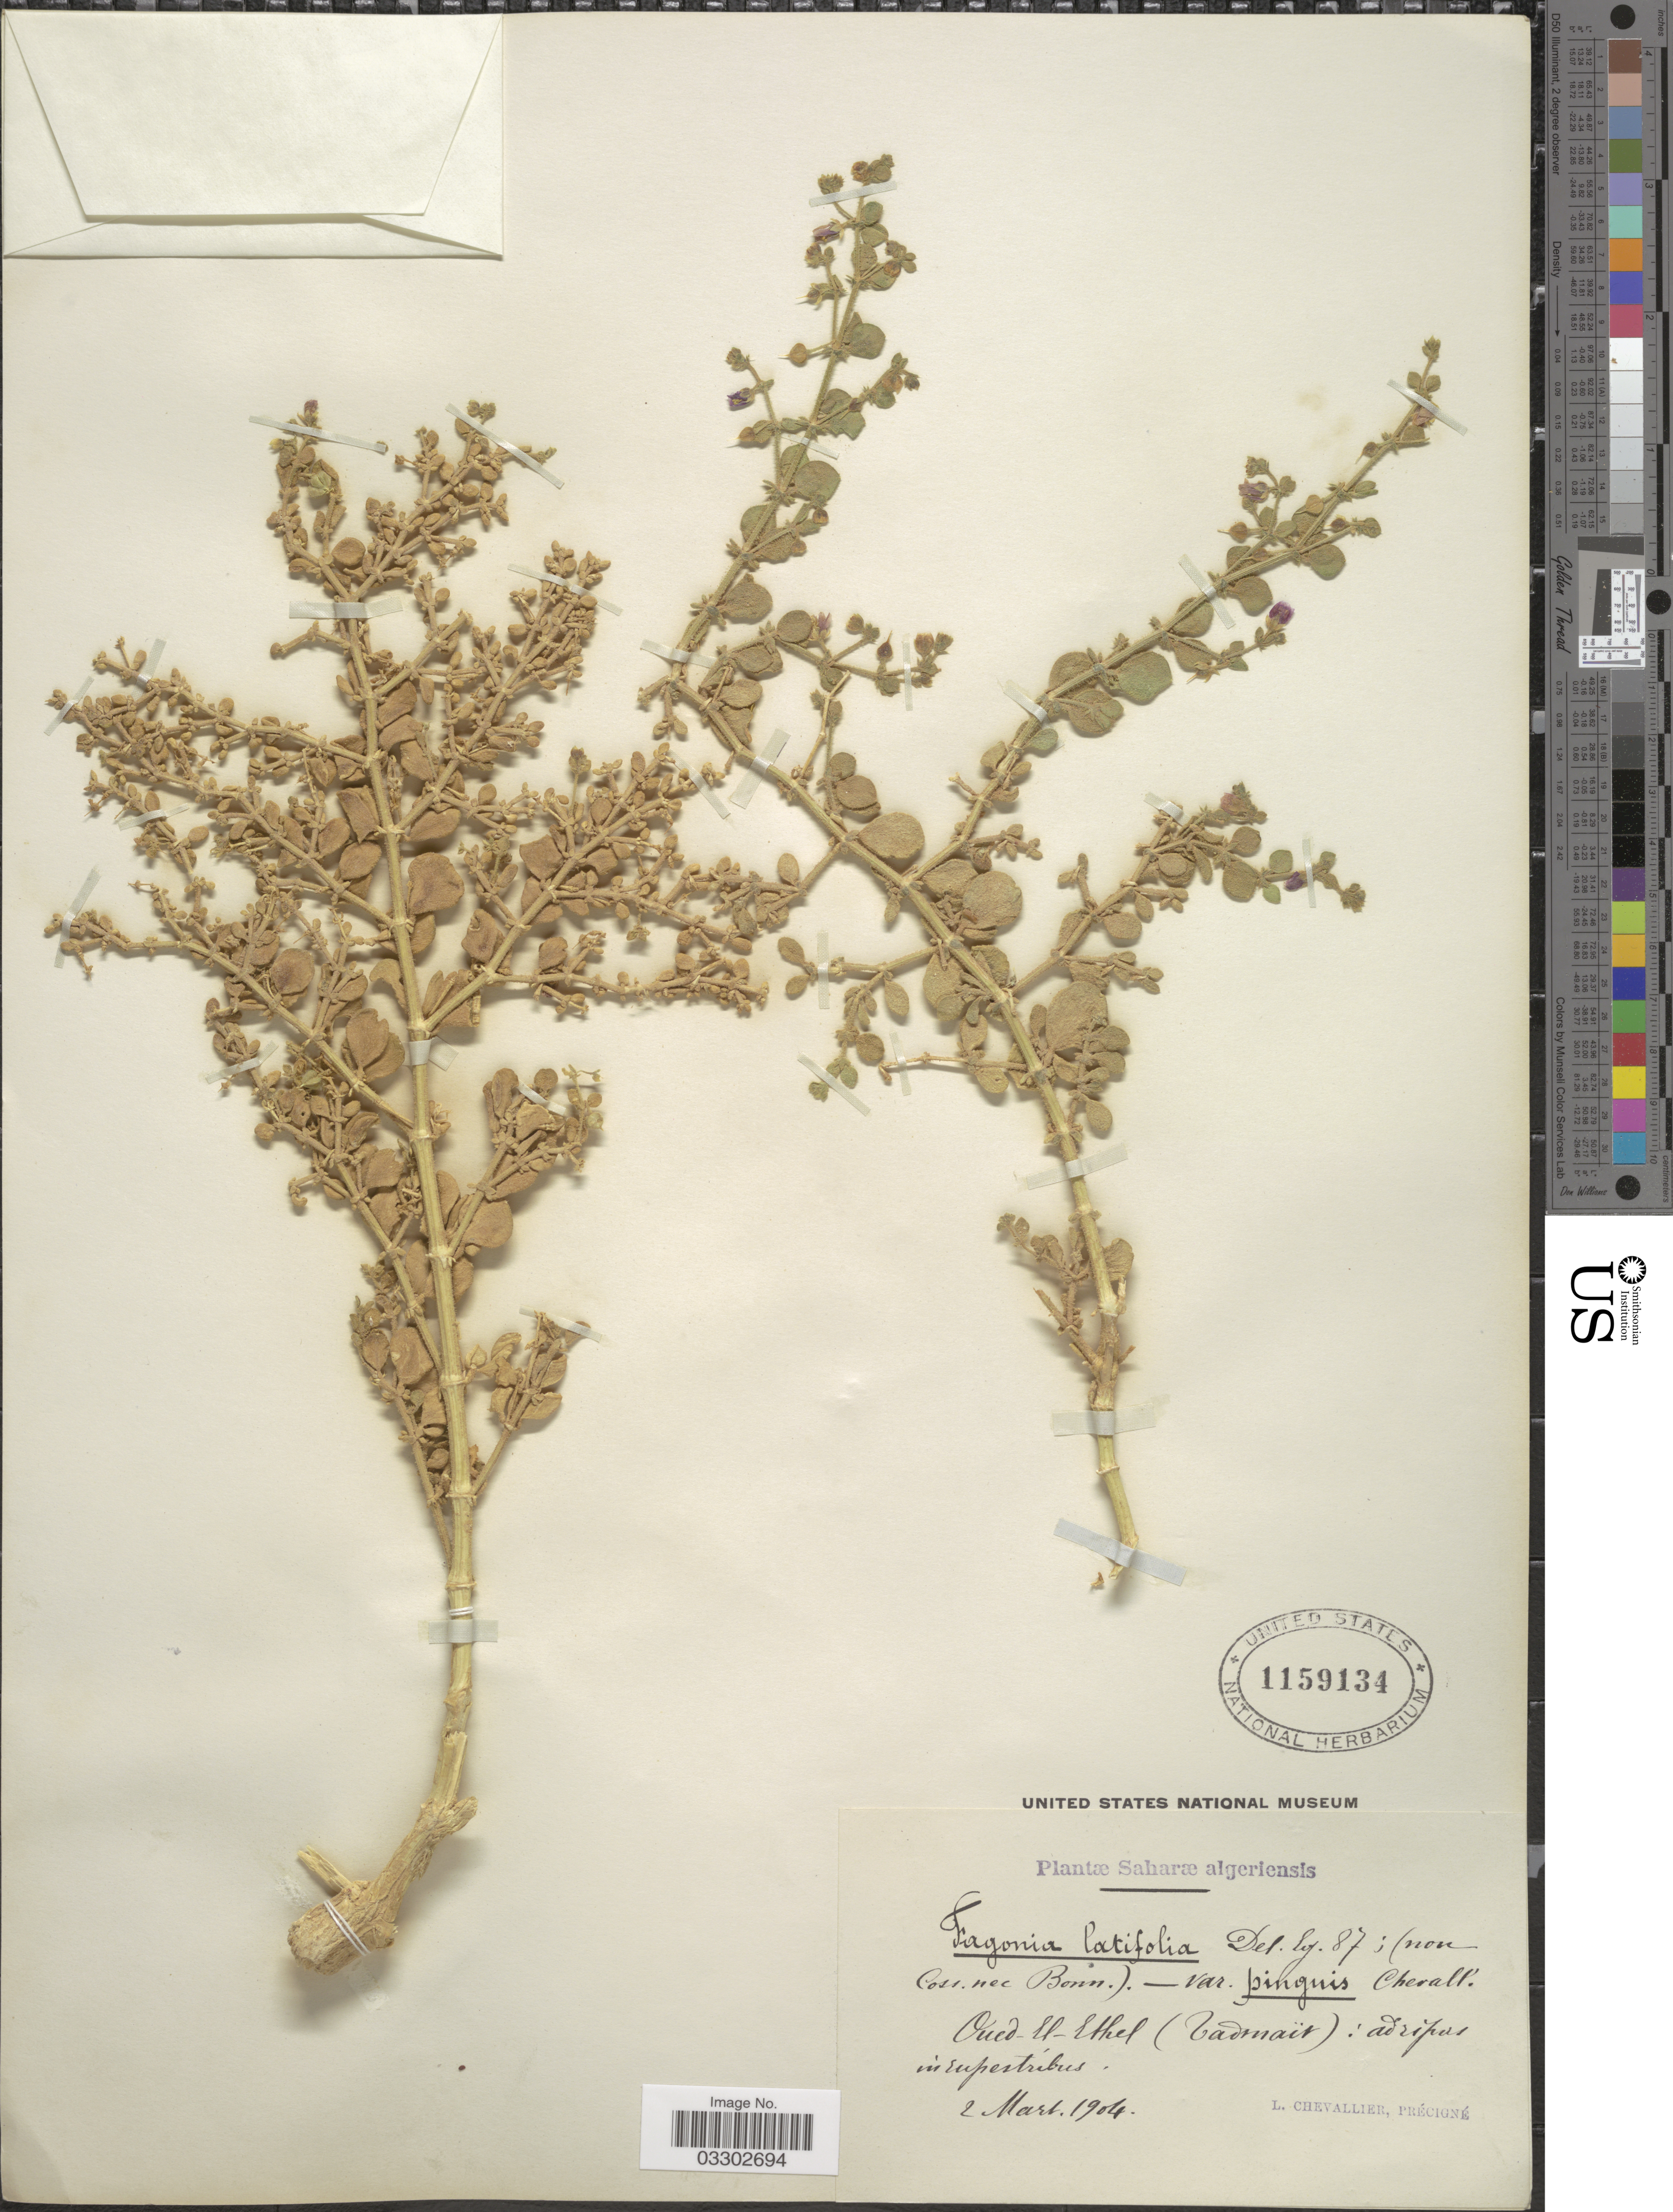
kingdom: Plantae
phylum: Tracheophyta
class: Magnoliopsida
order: Zygophyllales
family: Zygophyllaceae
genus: Fagonia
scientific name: Fagonia latifolia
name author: Delile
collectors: L. Chevallier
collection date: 1904-03-02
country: Algeria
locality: Saharæ algeriensis. Oued-El-Ethel (Tadmaït).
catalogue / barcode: US 1159134